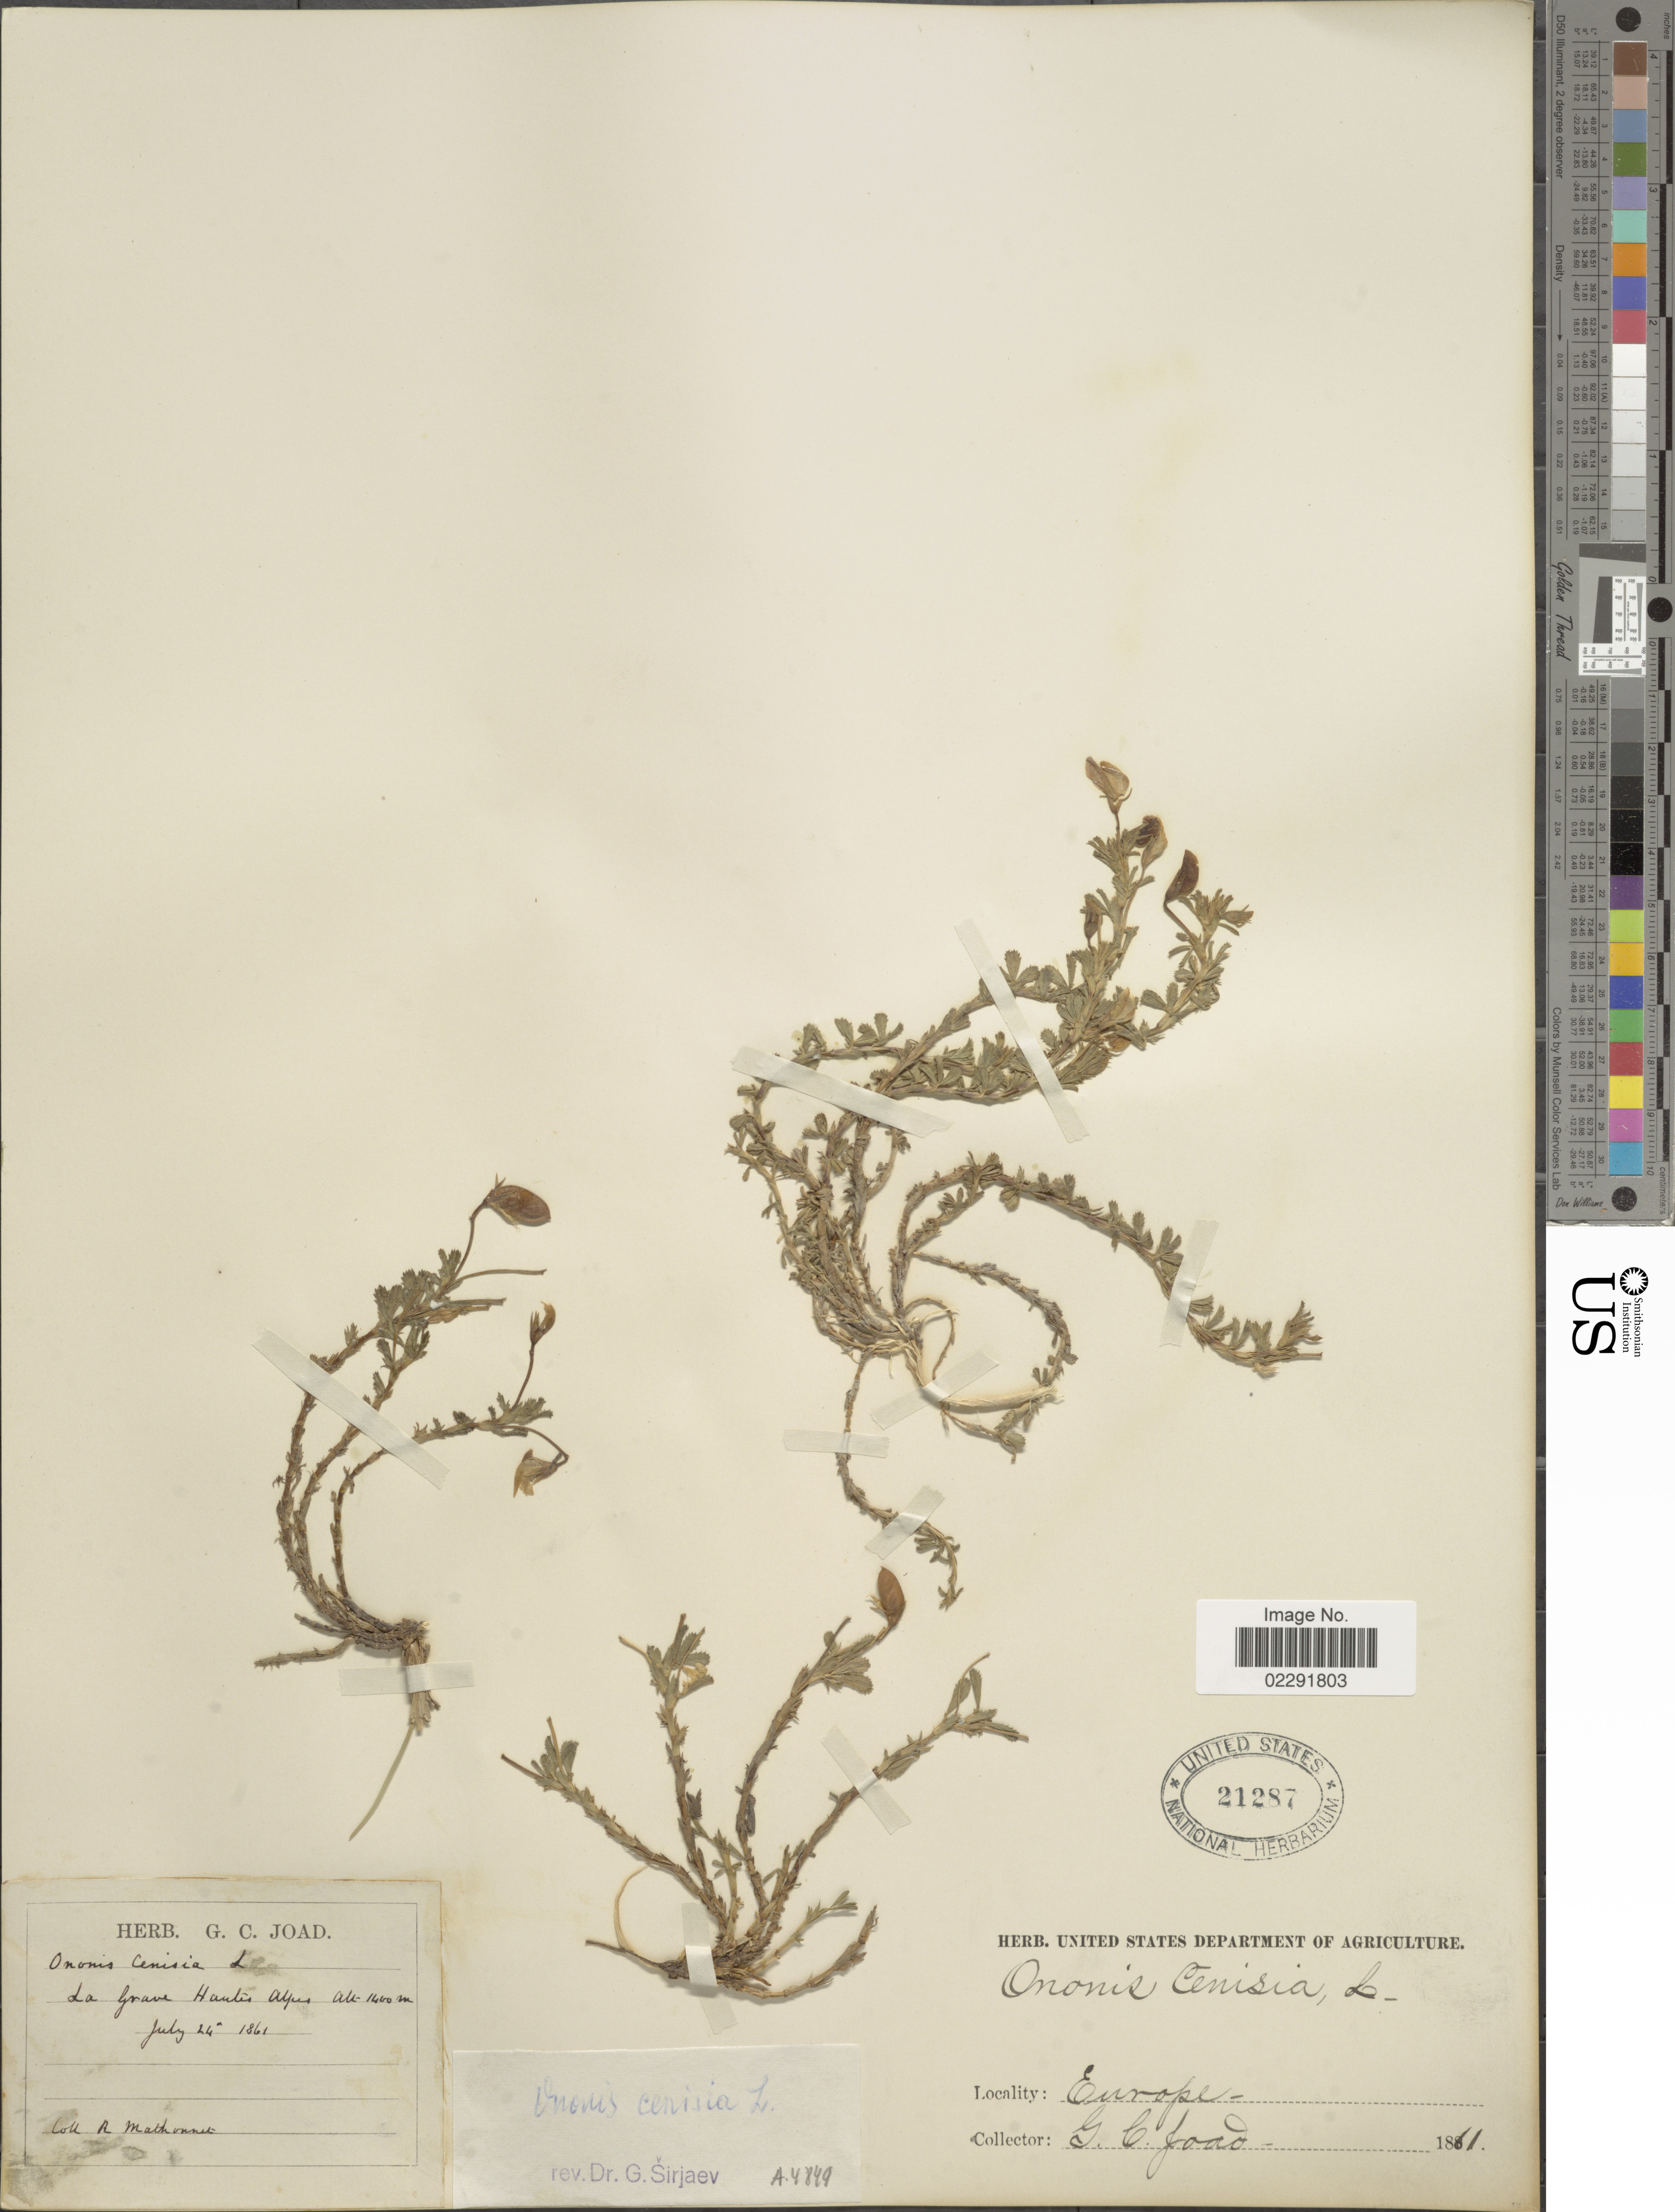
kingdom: Plantae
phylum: Tracheophyta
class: Magnoliopsida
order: Fabales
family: Fabaceae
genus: Ononis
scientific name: Ononis cenisia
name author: L.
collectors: G. Joad & R. Mathonnet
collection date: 1861-07-24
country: France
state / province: Provence-Alpes-Côte d'Azur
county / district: Hautes-Alpes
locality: Europe, La Grave Hautes Alpes.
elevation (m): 1400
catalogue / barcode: US 21287